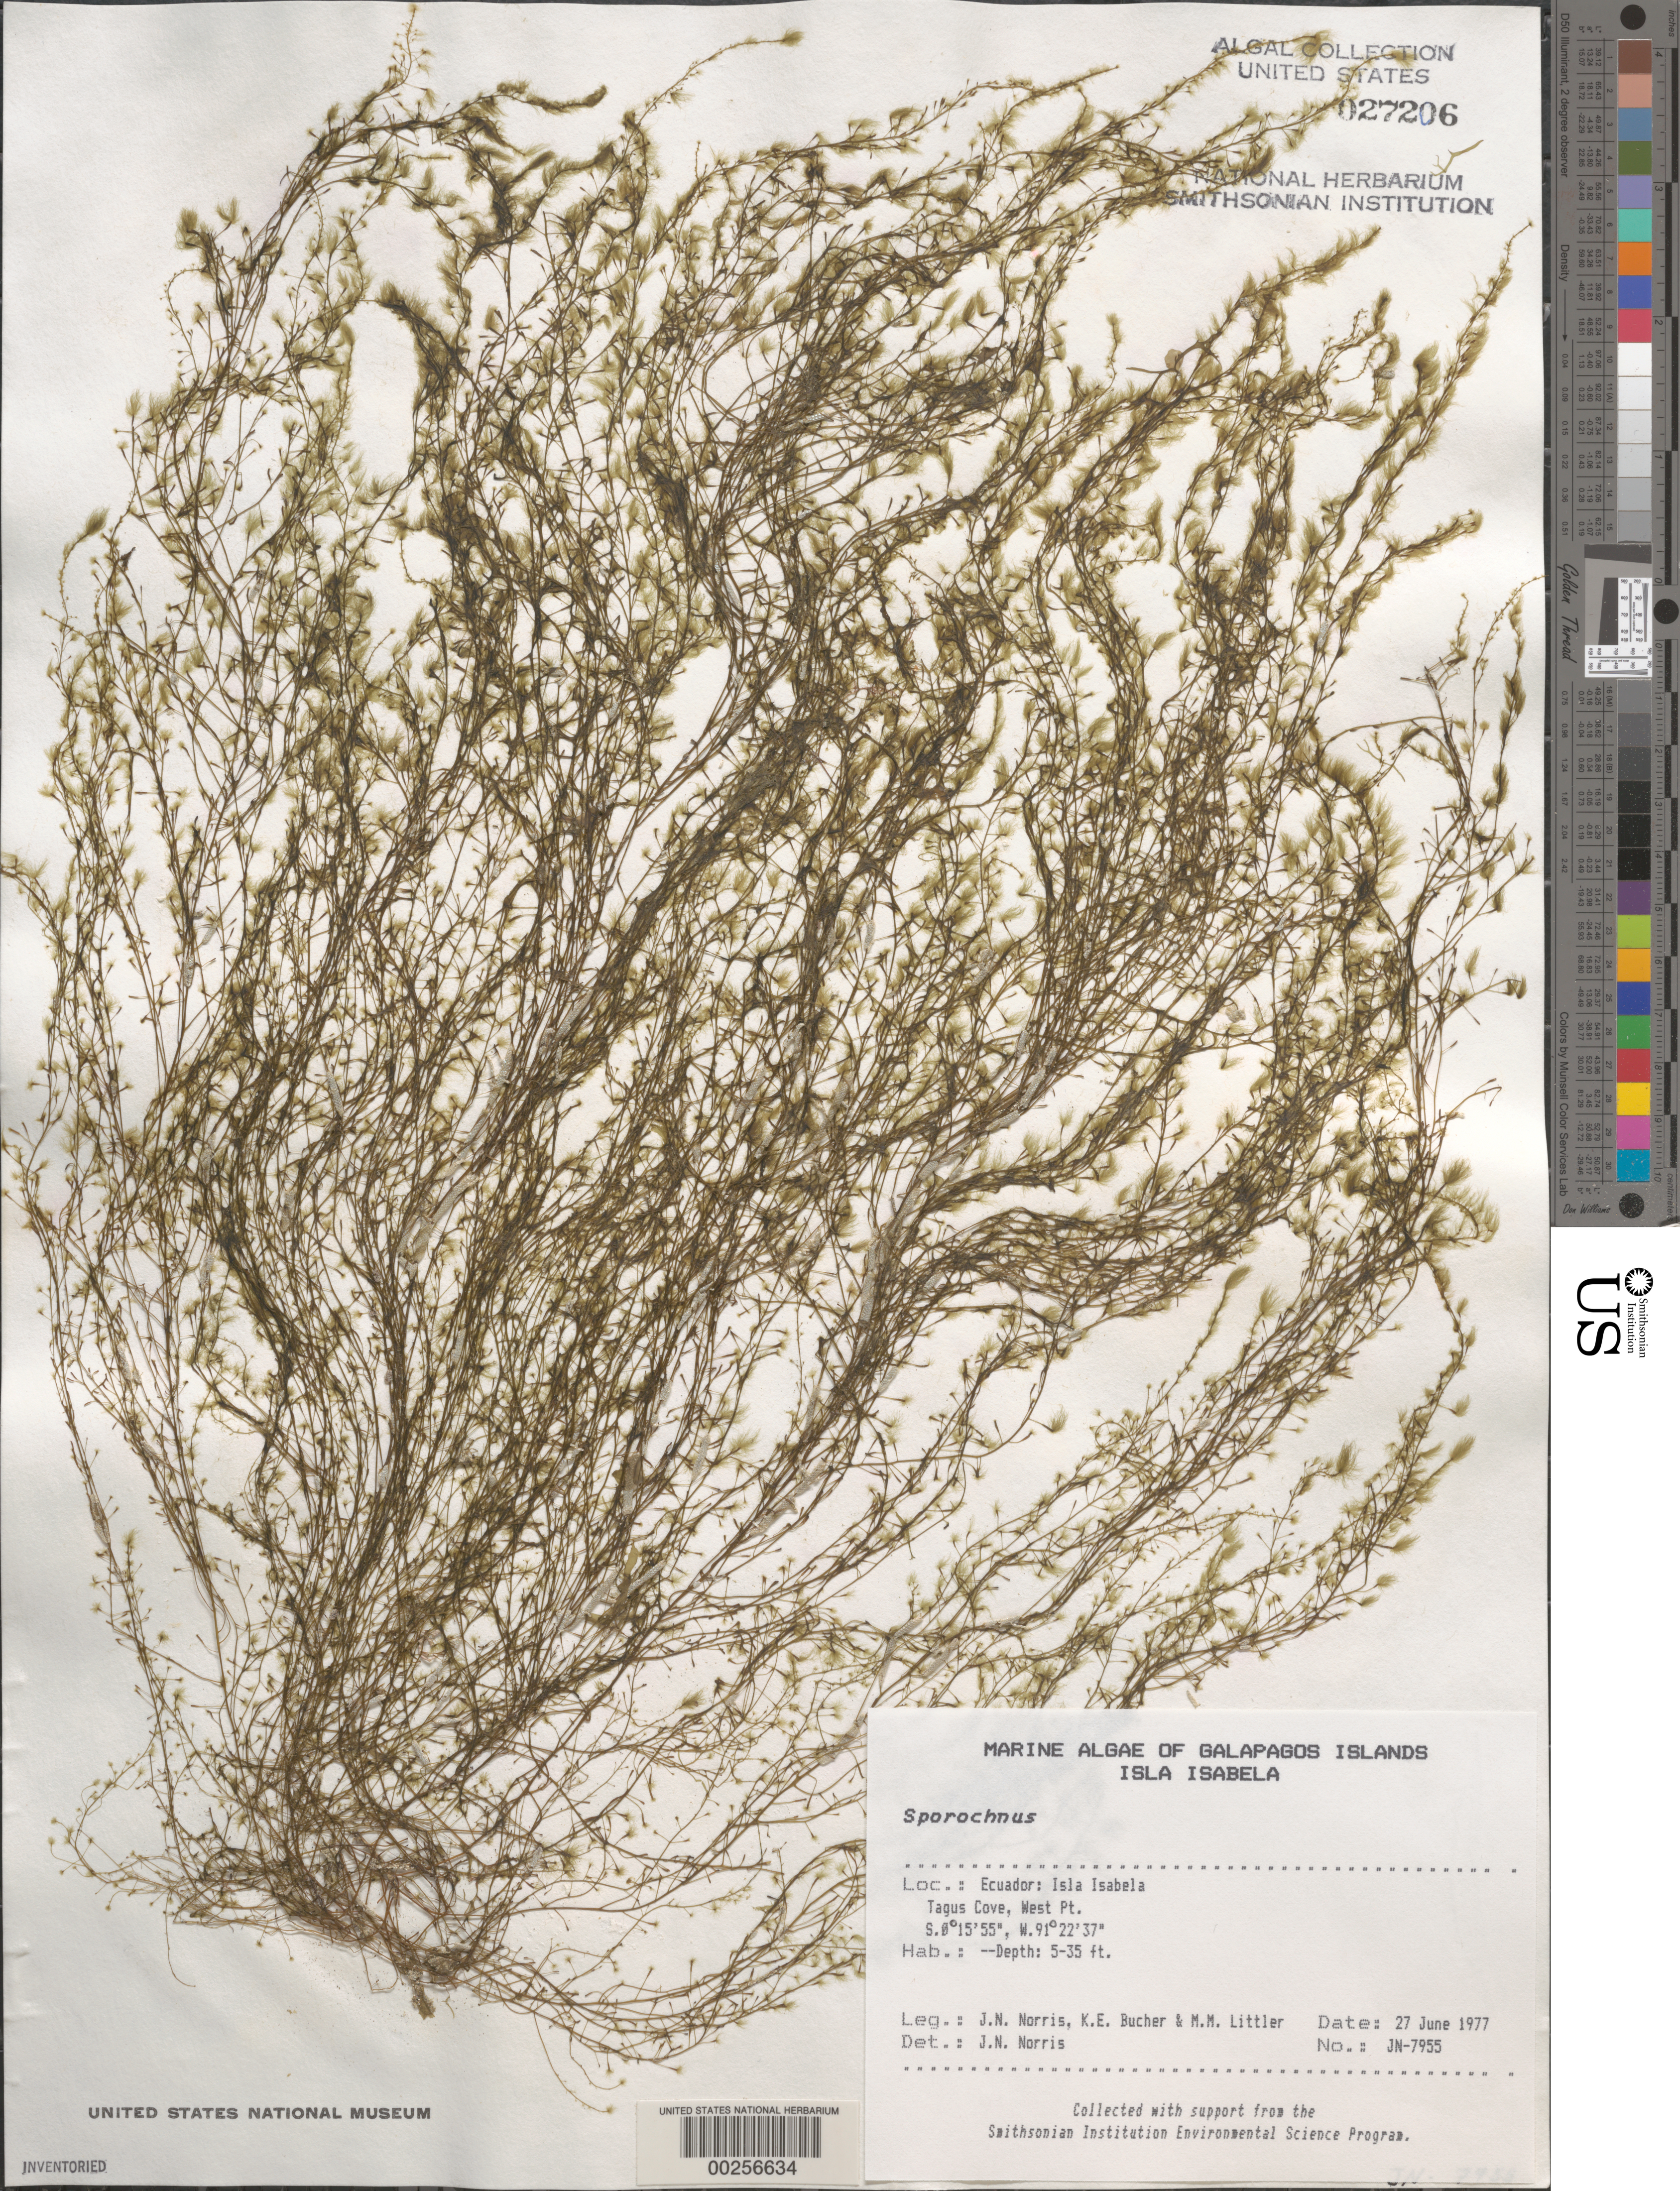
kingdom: Chromista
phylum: Ochrophyta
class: Phaeophyceae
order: Sporochnales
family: Sporochnaceae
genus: Sporochnus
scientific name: Sporochnus sp.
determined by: Norris, James N.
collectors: J. N. Norris, K. E. Bucher & M. M. Littler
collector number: JN-7955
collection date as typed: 27 Jun 1977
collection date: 1977-06-27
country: Ecuador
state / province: Colón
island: Isabela [Albemarle]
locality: Tagus Cove, West Point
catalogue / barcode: US 27206